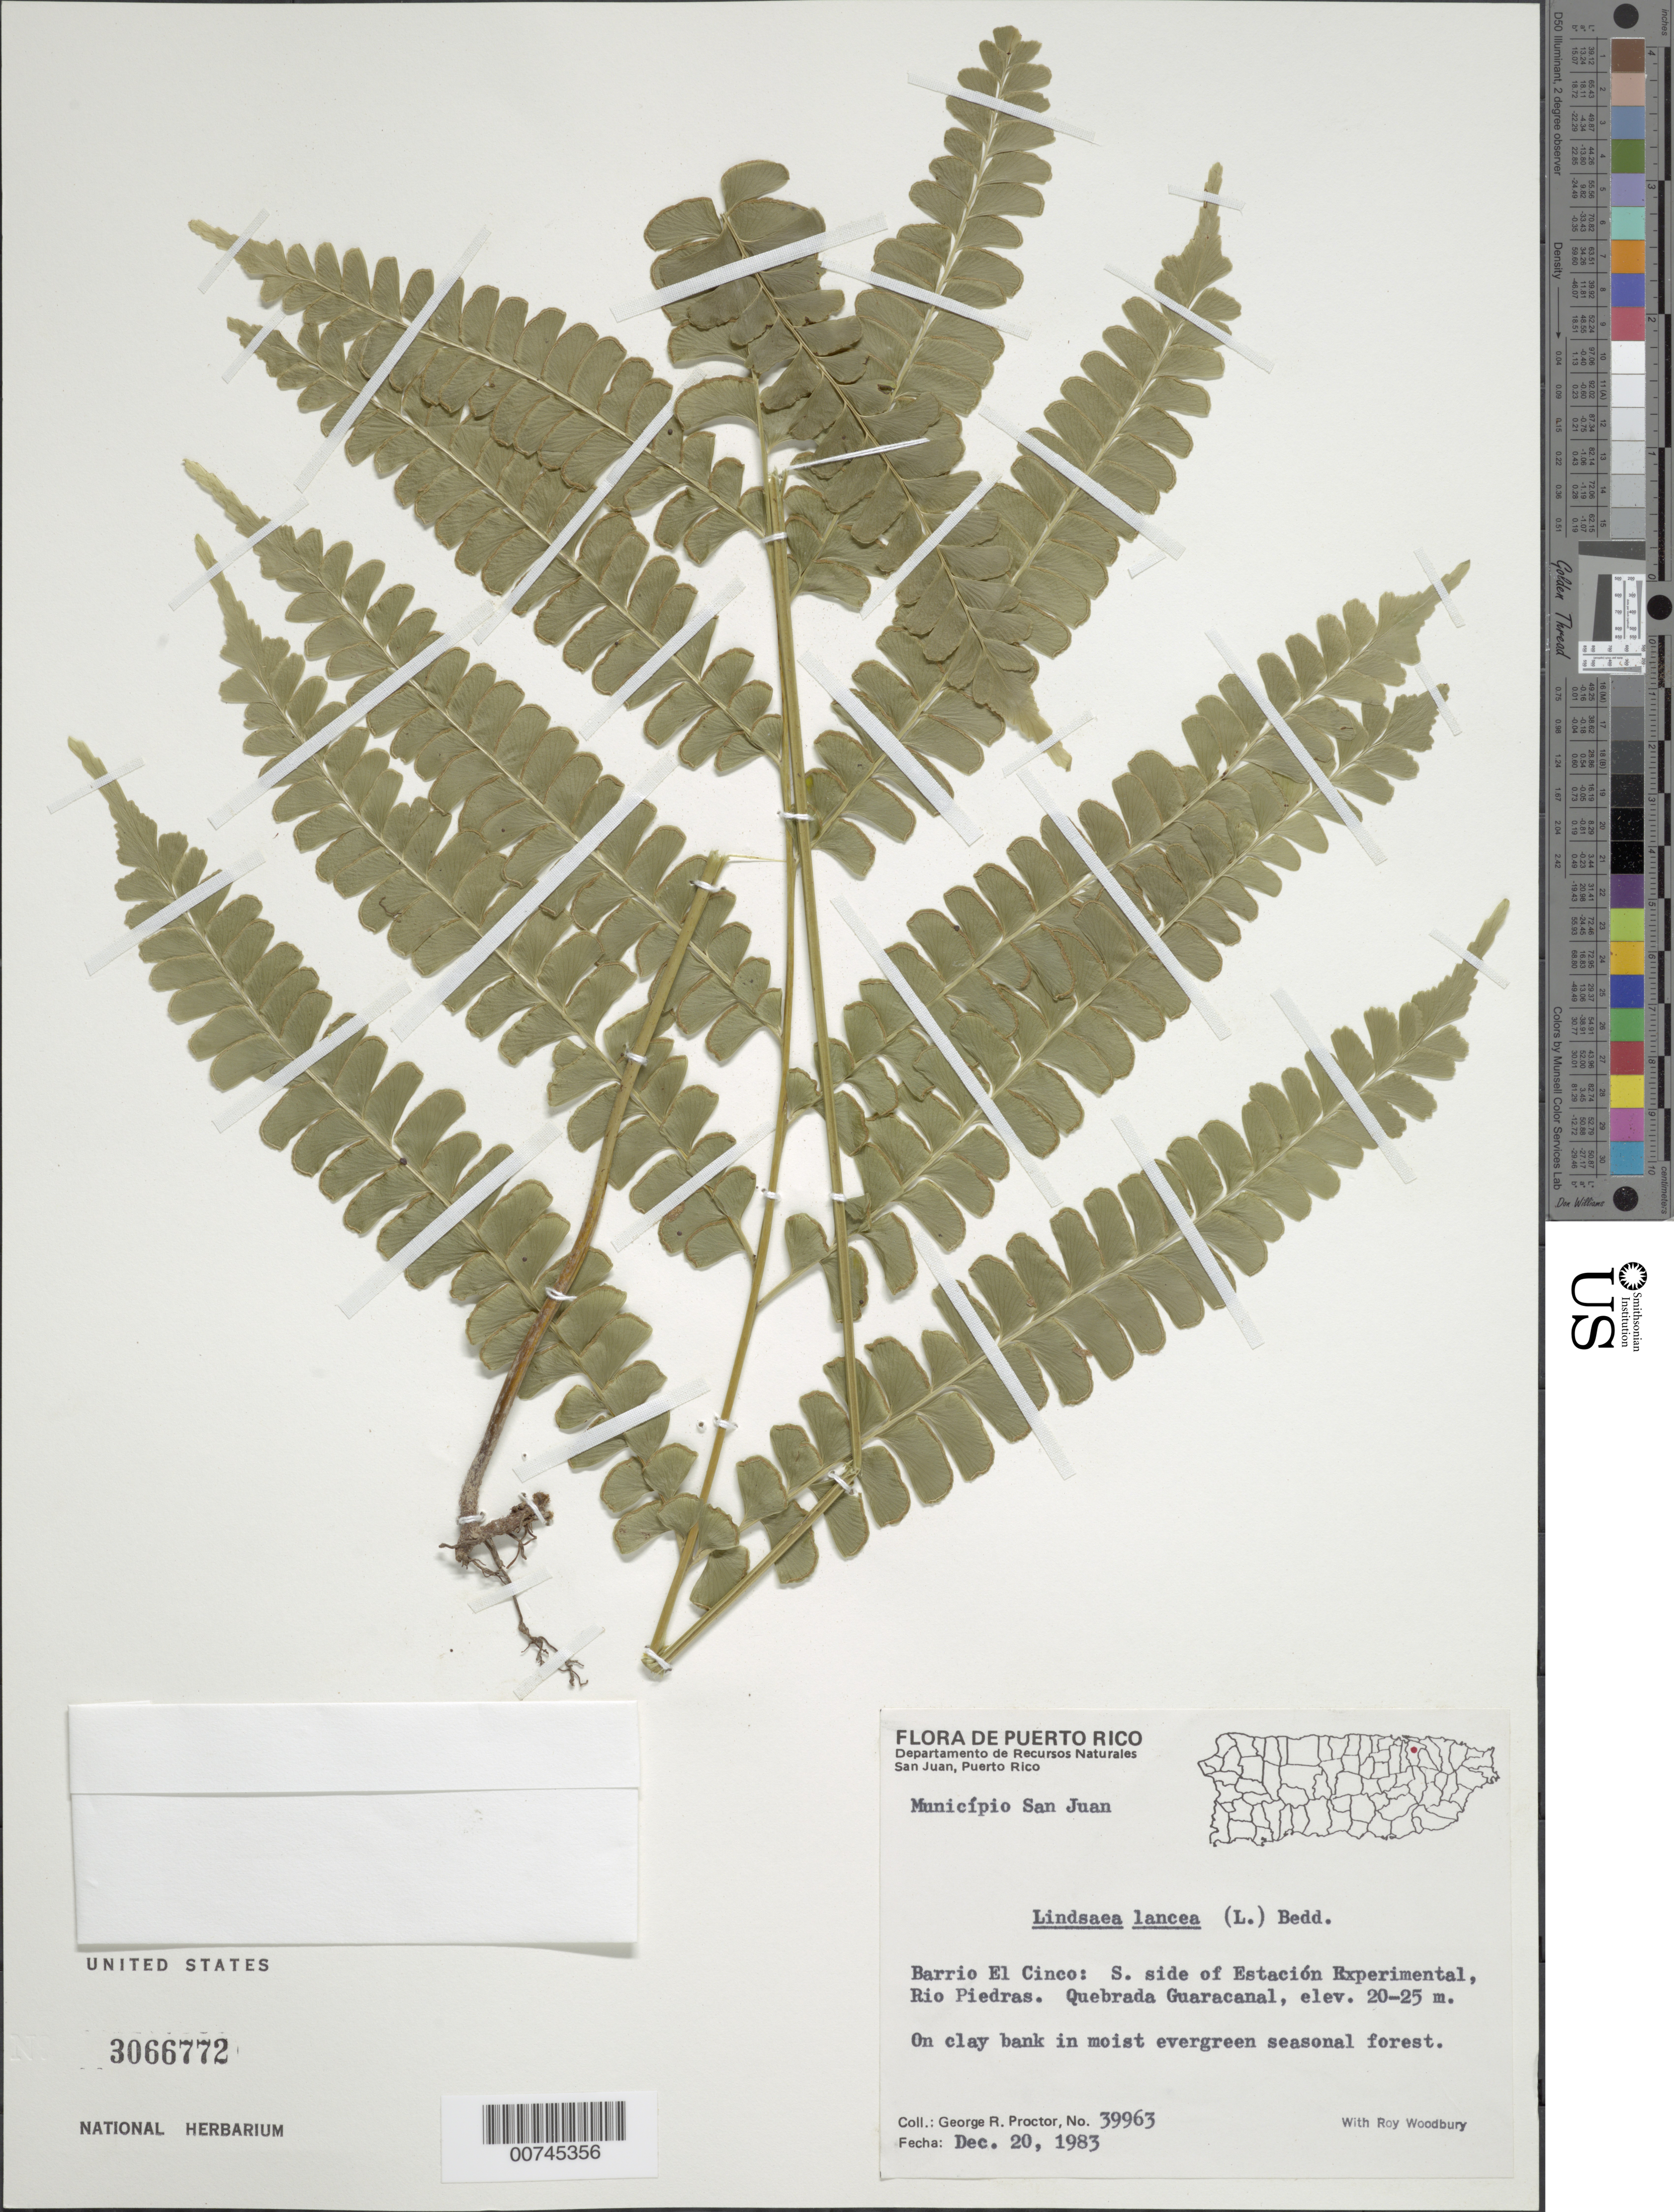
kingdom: Plantae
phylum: Tracheophyta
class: Polypodiopsida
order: Polypodiales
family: Lindsaeaceae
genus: Lindsaea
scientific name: Lindsaea lancea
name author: (L.) Bedd.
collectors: G. R. Proctor & R. O. Woodbury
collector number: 39963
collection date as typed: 20 Dec 1983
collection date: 1983-12-20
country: Puerto Rico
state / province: San Juan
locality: Barrio El Cinco: S side of estación Experimental Río Piedras. Quebrada Guaracanal. Municipio San Juan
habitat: On clay bank in moist evergreen seasonal forest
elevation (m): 20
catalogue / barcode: US 3066772